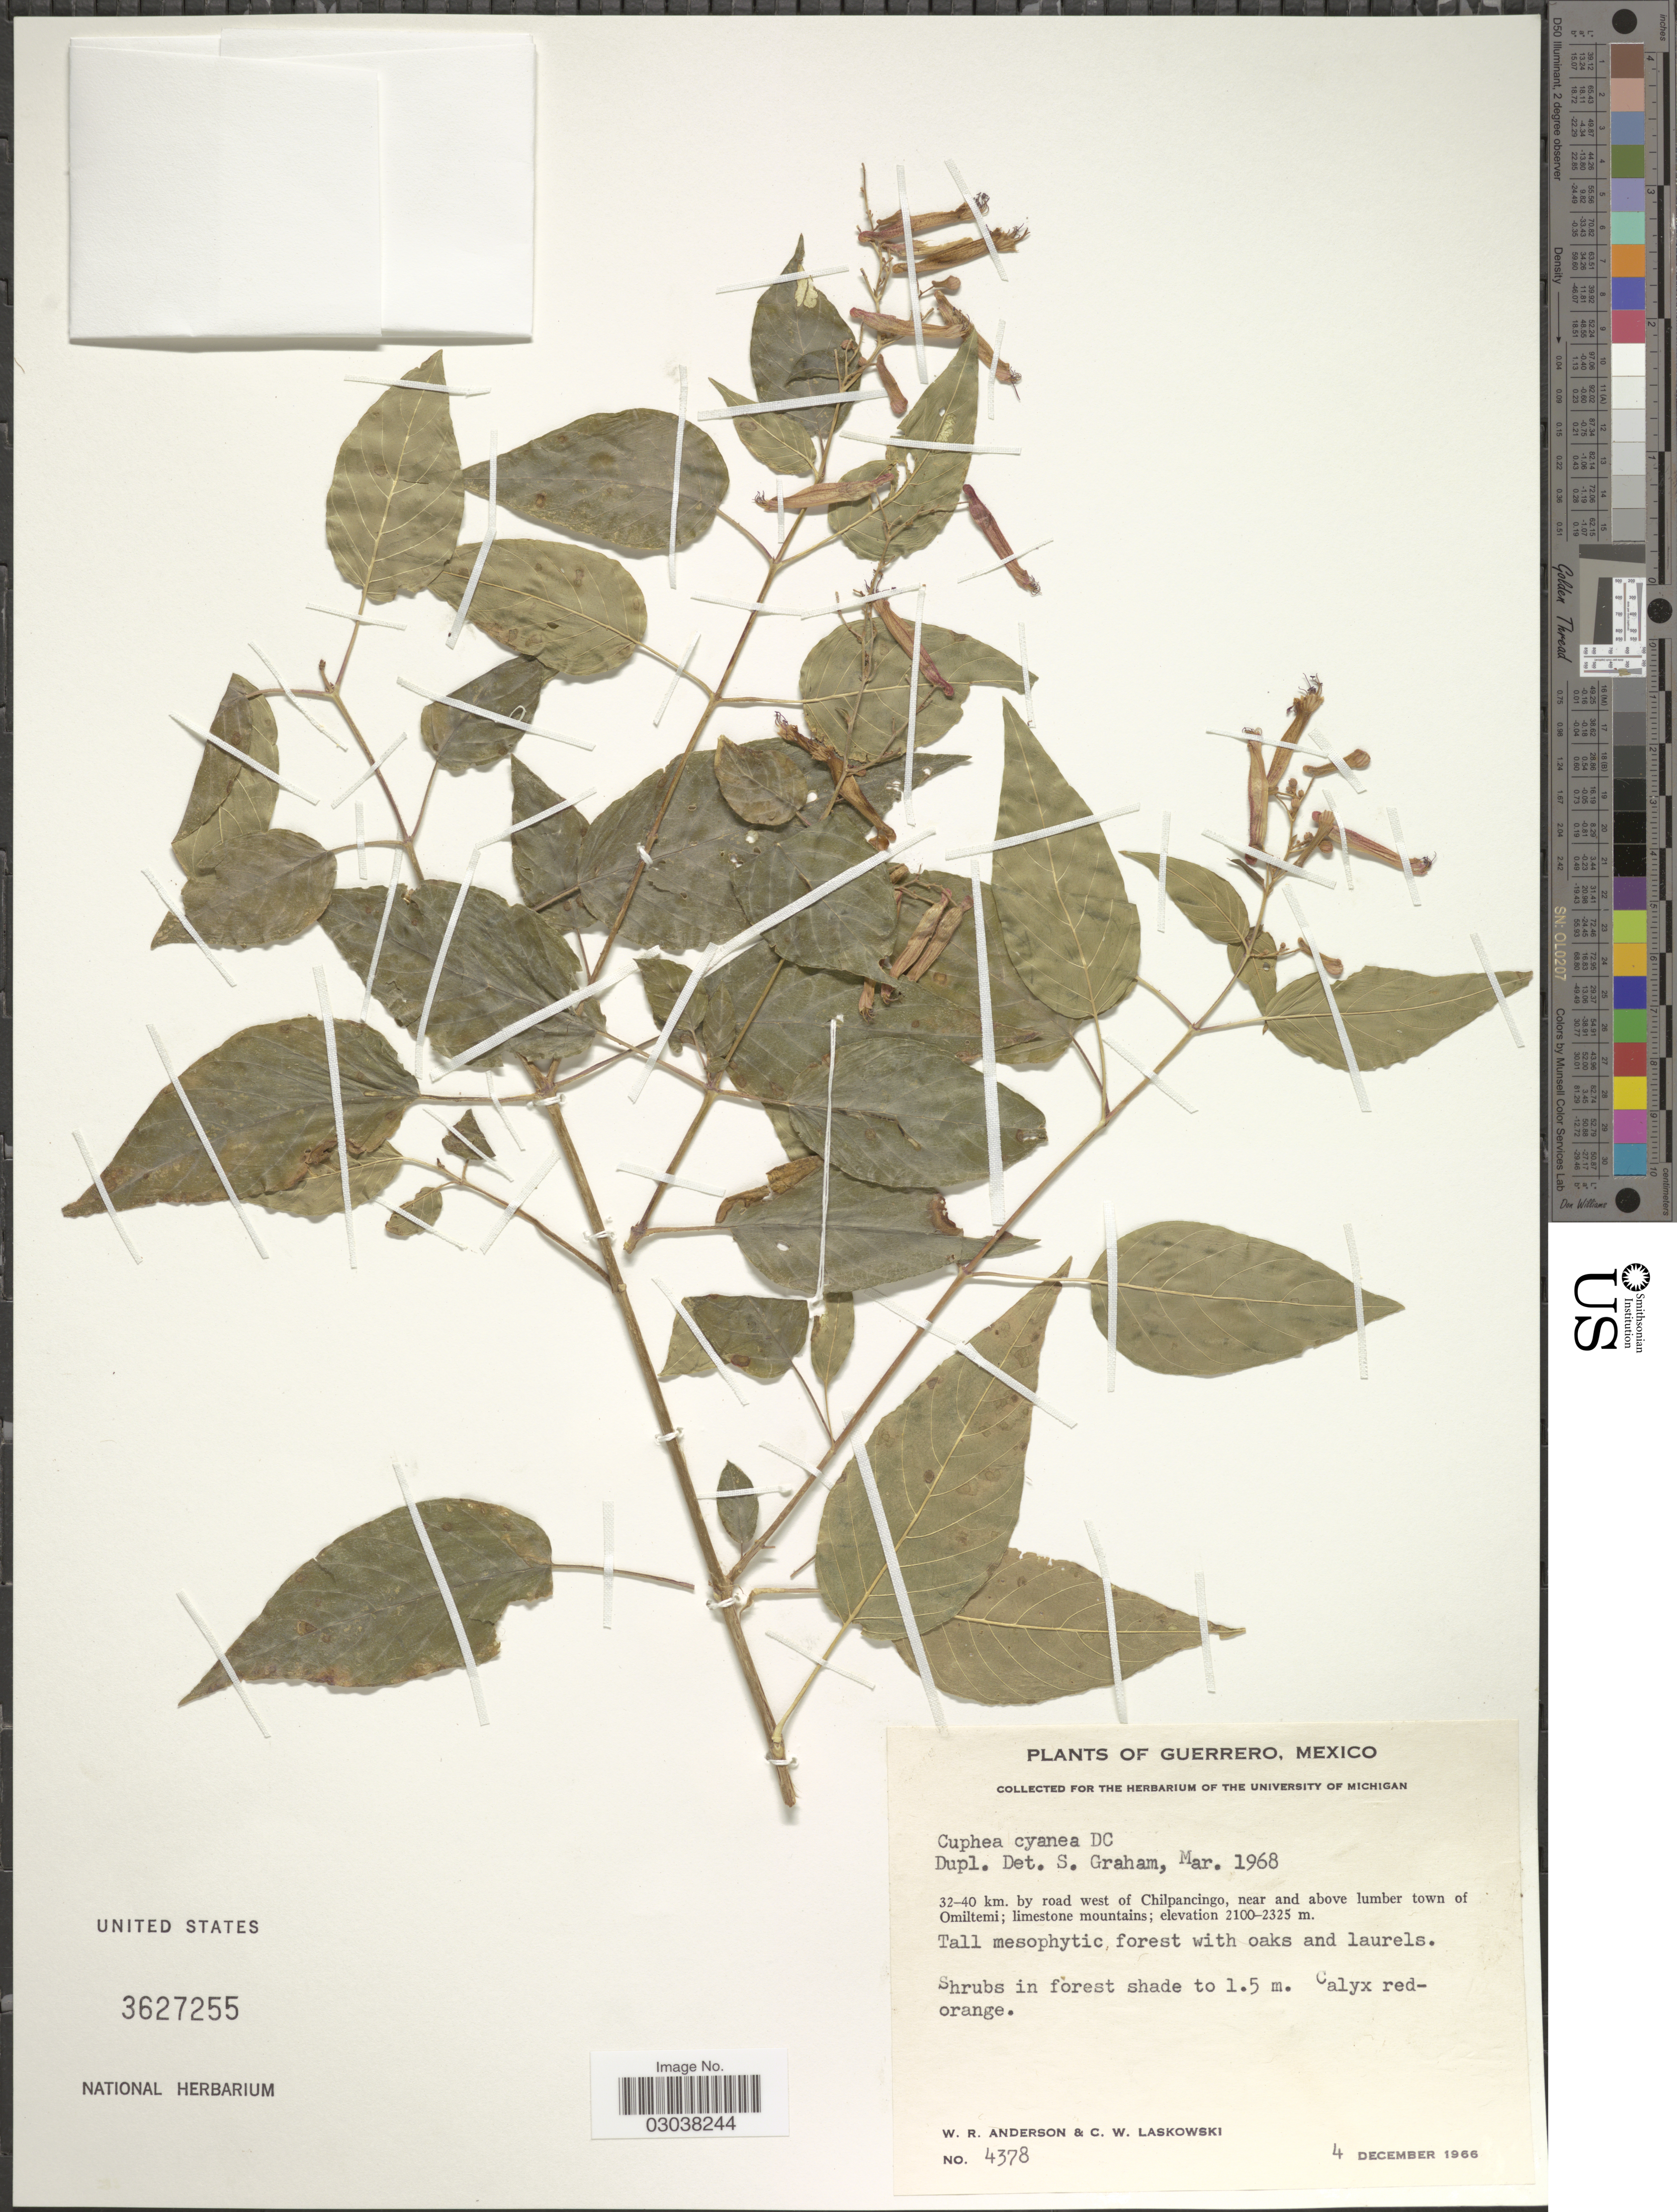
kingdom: Plantae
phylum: Tracheophyta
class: Magnoliopsida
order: Myrtales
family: Lythraceae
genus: Cuphea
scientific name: Cuphea cyanea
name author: DC.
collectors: W. Anderson & C. Laskowski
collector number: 4378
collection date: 1966-12-04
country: Mexico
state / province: Guerrero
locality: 32-40 km. by road west of Chilpancingo, near and above lumber town of Omiltemi; limestone mountains.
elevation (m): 2100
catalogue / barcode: US 3627255